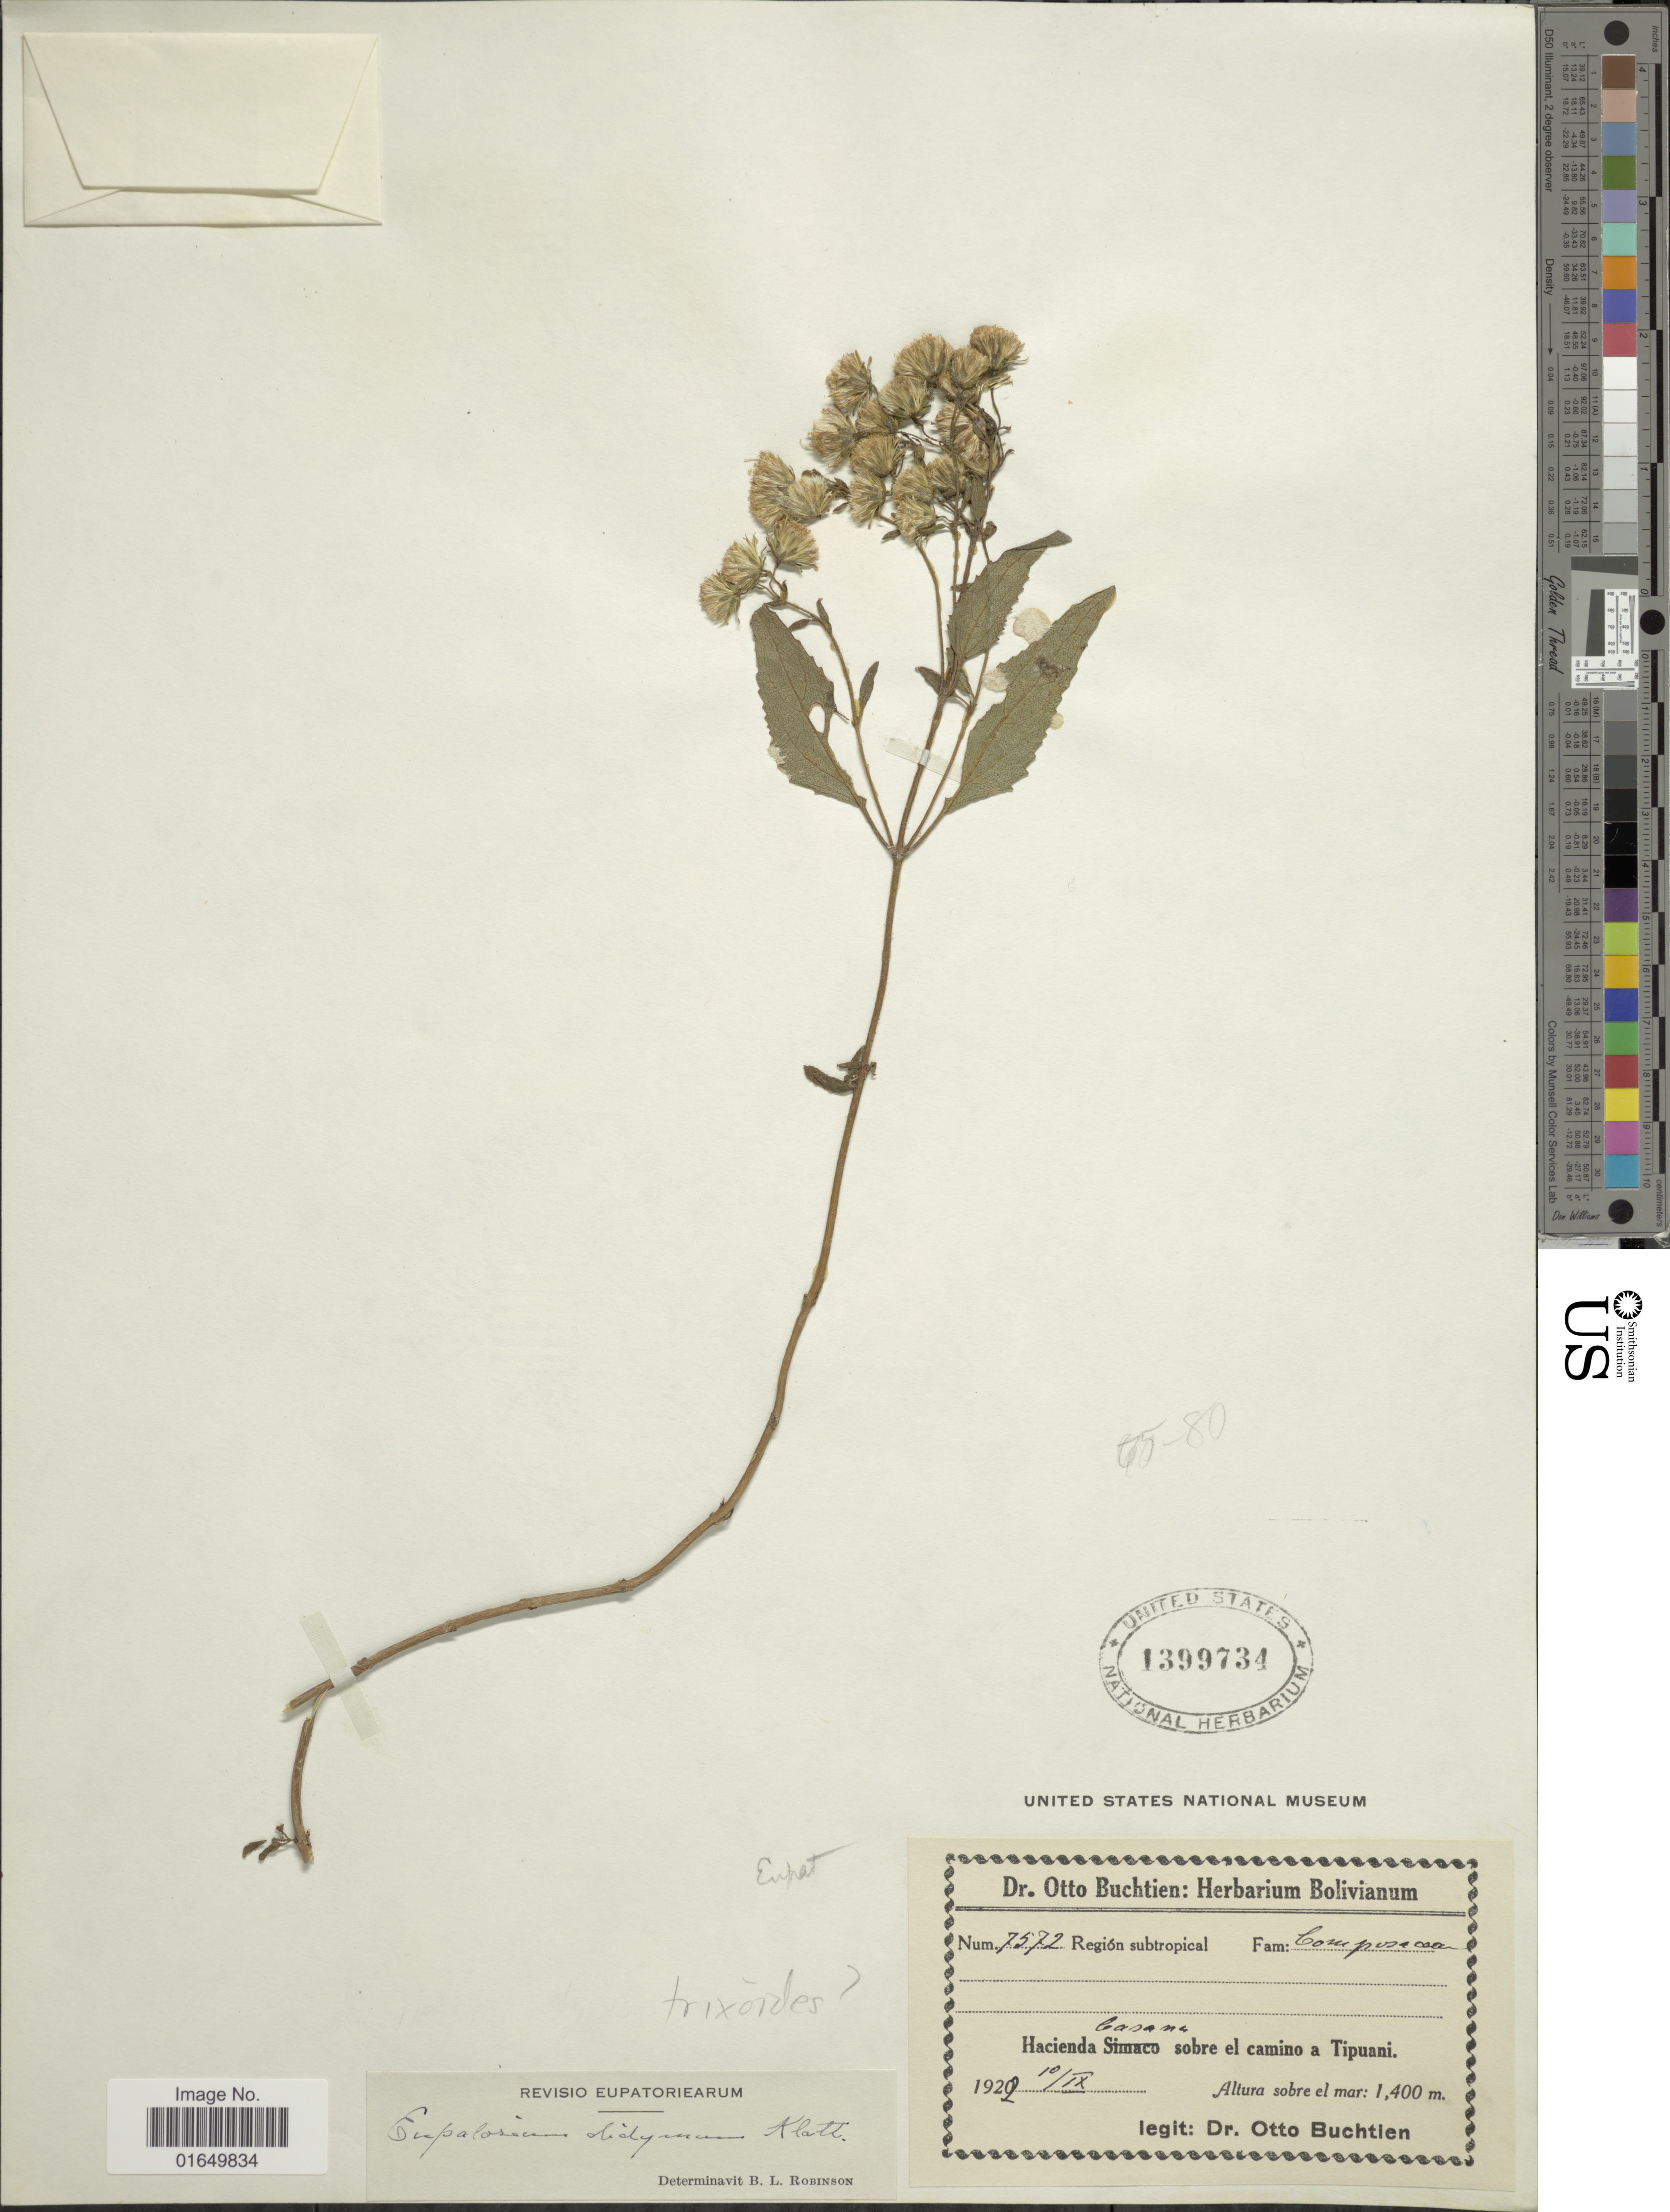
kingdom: Plantae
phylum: Tracheophyta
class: Magnoliopsida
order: Asterales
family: Asteraceae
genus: Heterocondylus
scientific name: Heterocondylus didymum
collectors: O. Buchtien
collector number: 7572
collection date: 1922-09-10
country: Bolivia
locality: Región subtropical. Hacienda Casana sobre el camino a Tipuani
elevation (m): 1400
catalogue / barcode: US 1399734